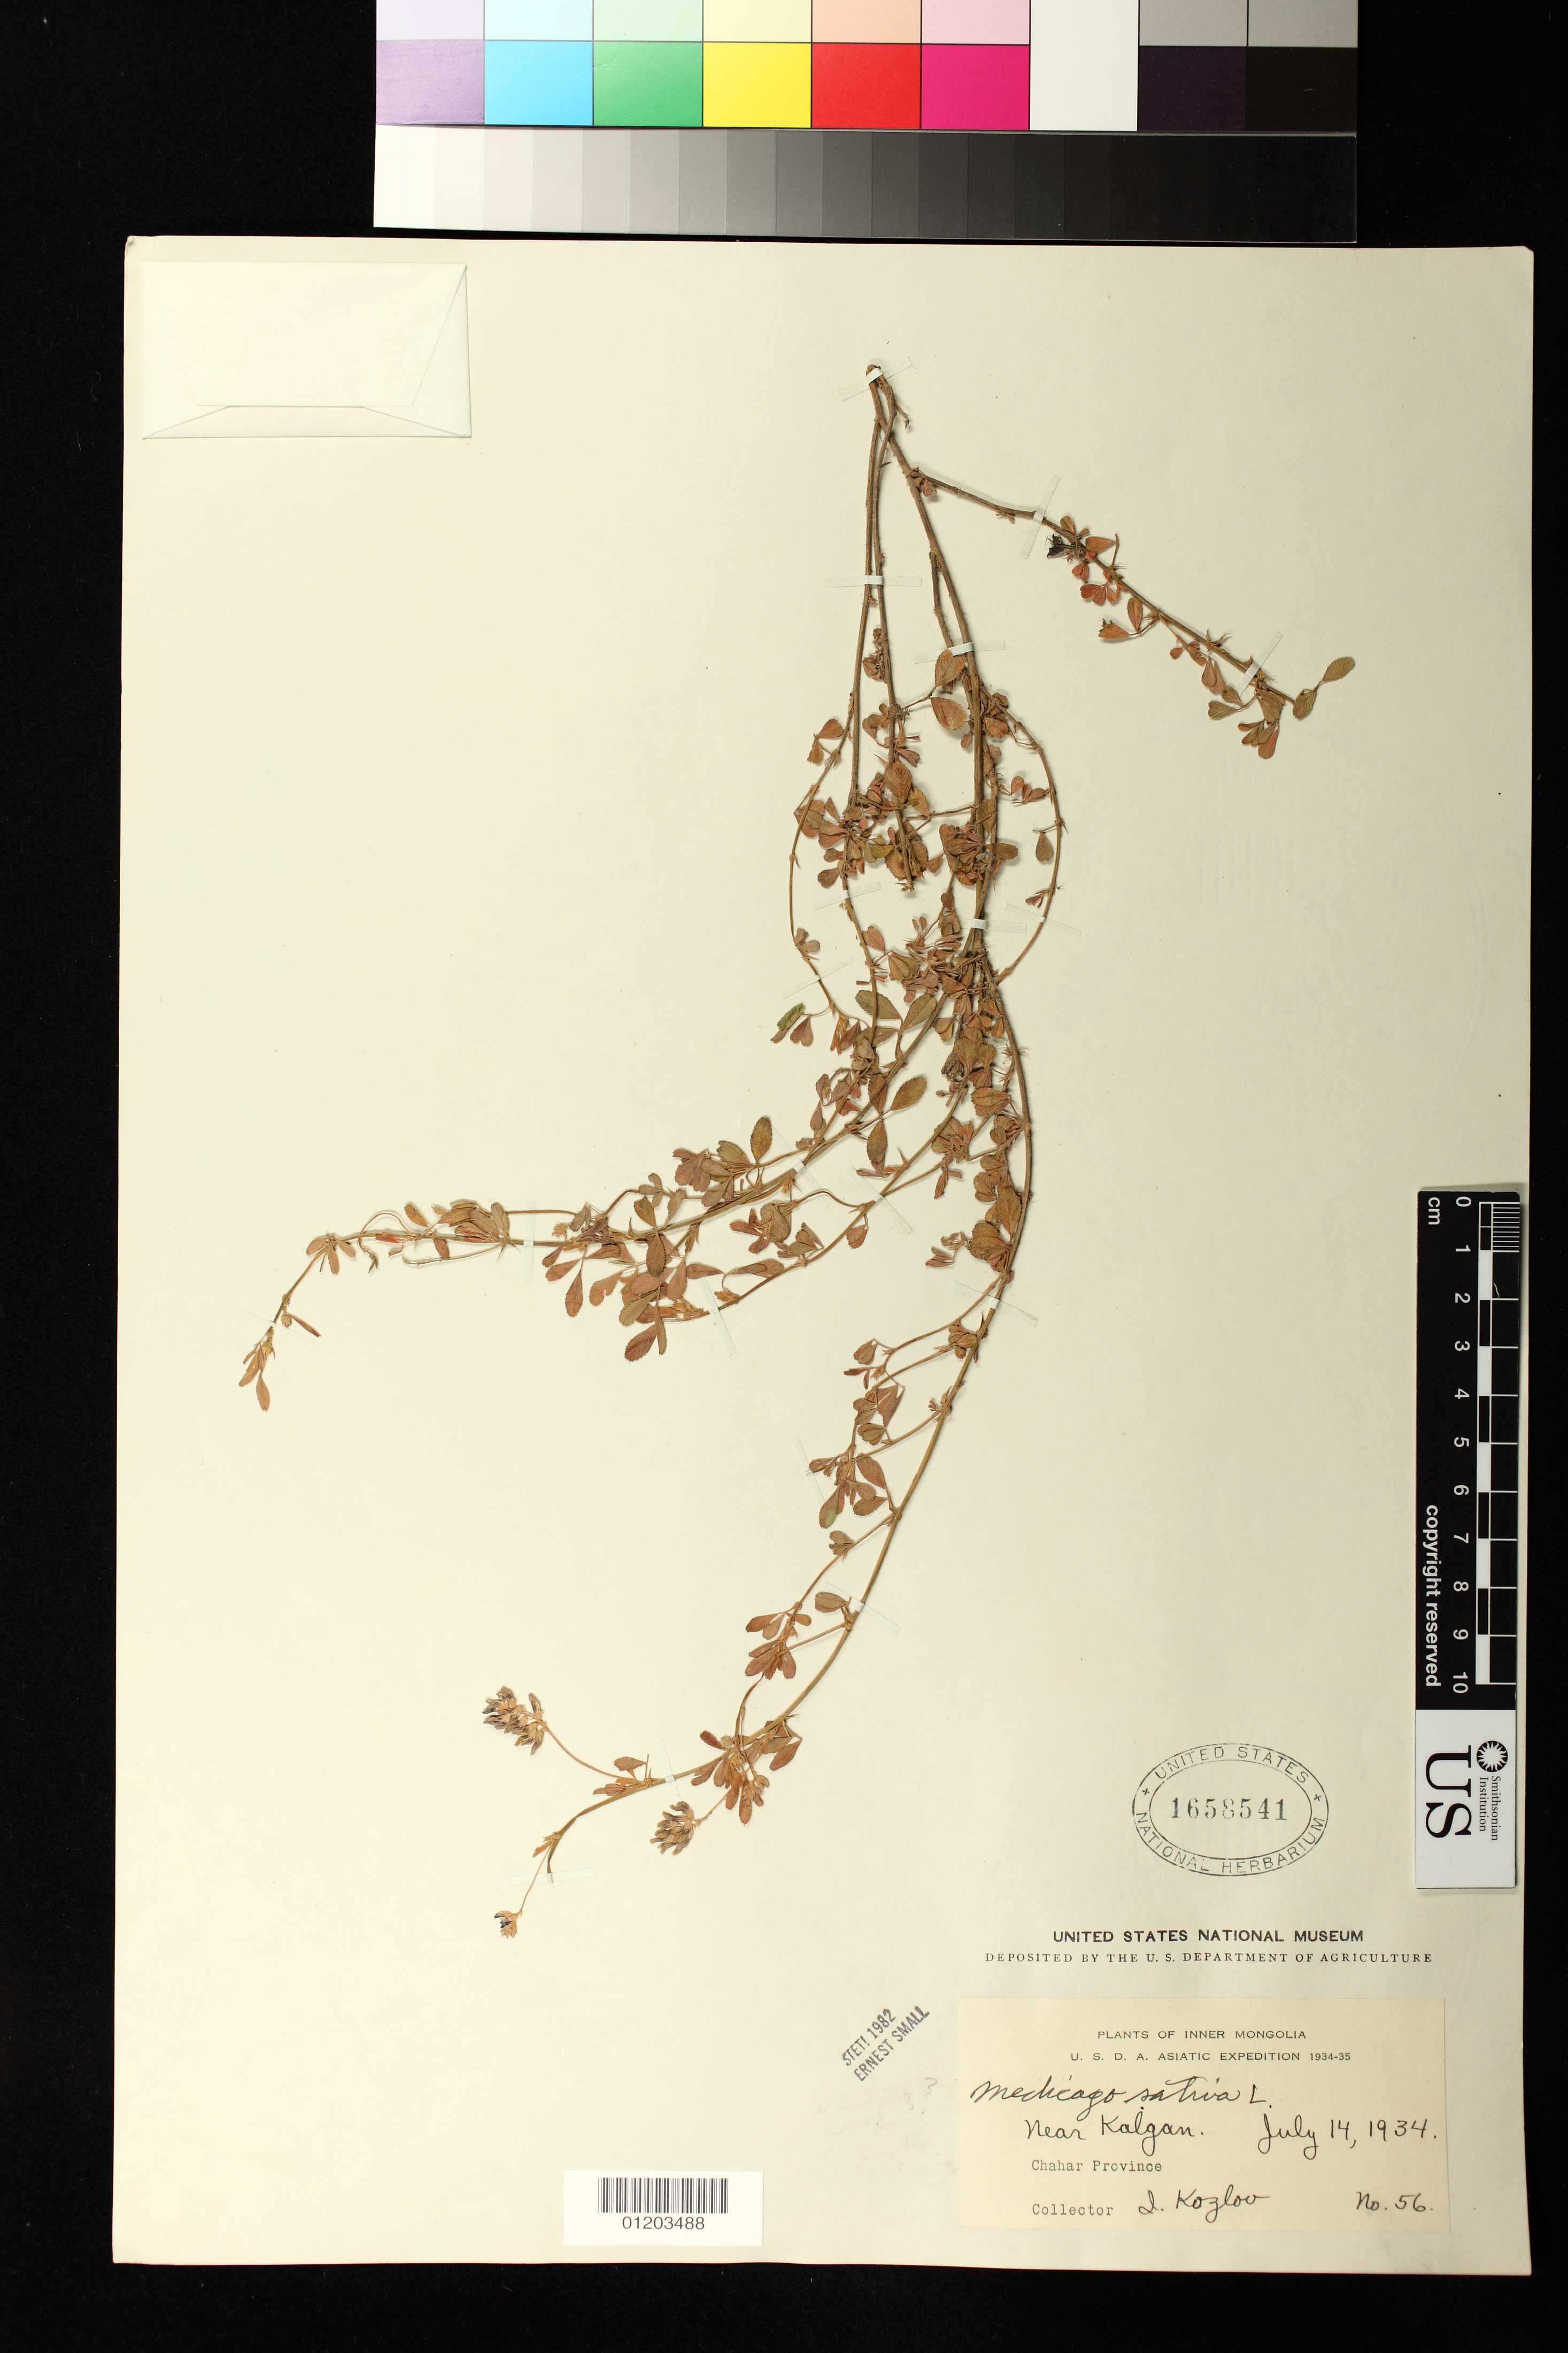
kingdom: Plantae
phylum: Tracheophyta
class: Magnoliopsida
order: Fabales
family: Fabaceae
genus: Medicago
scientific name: Medicago sativa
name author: L.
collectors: I. Kozlov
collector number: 56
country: China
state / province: Nei Monggol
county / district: Chahar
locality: Near Kalgan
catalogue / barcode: US 1658541